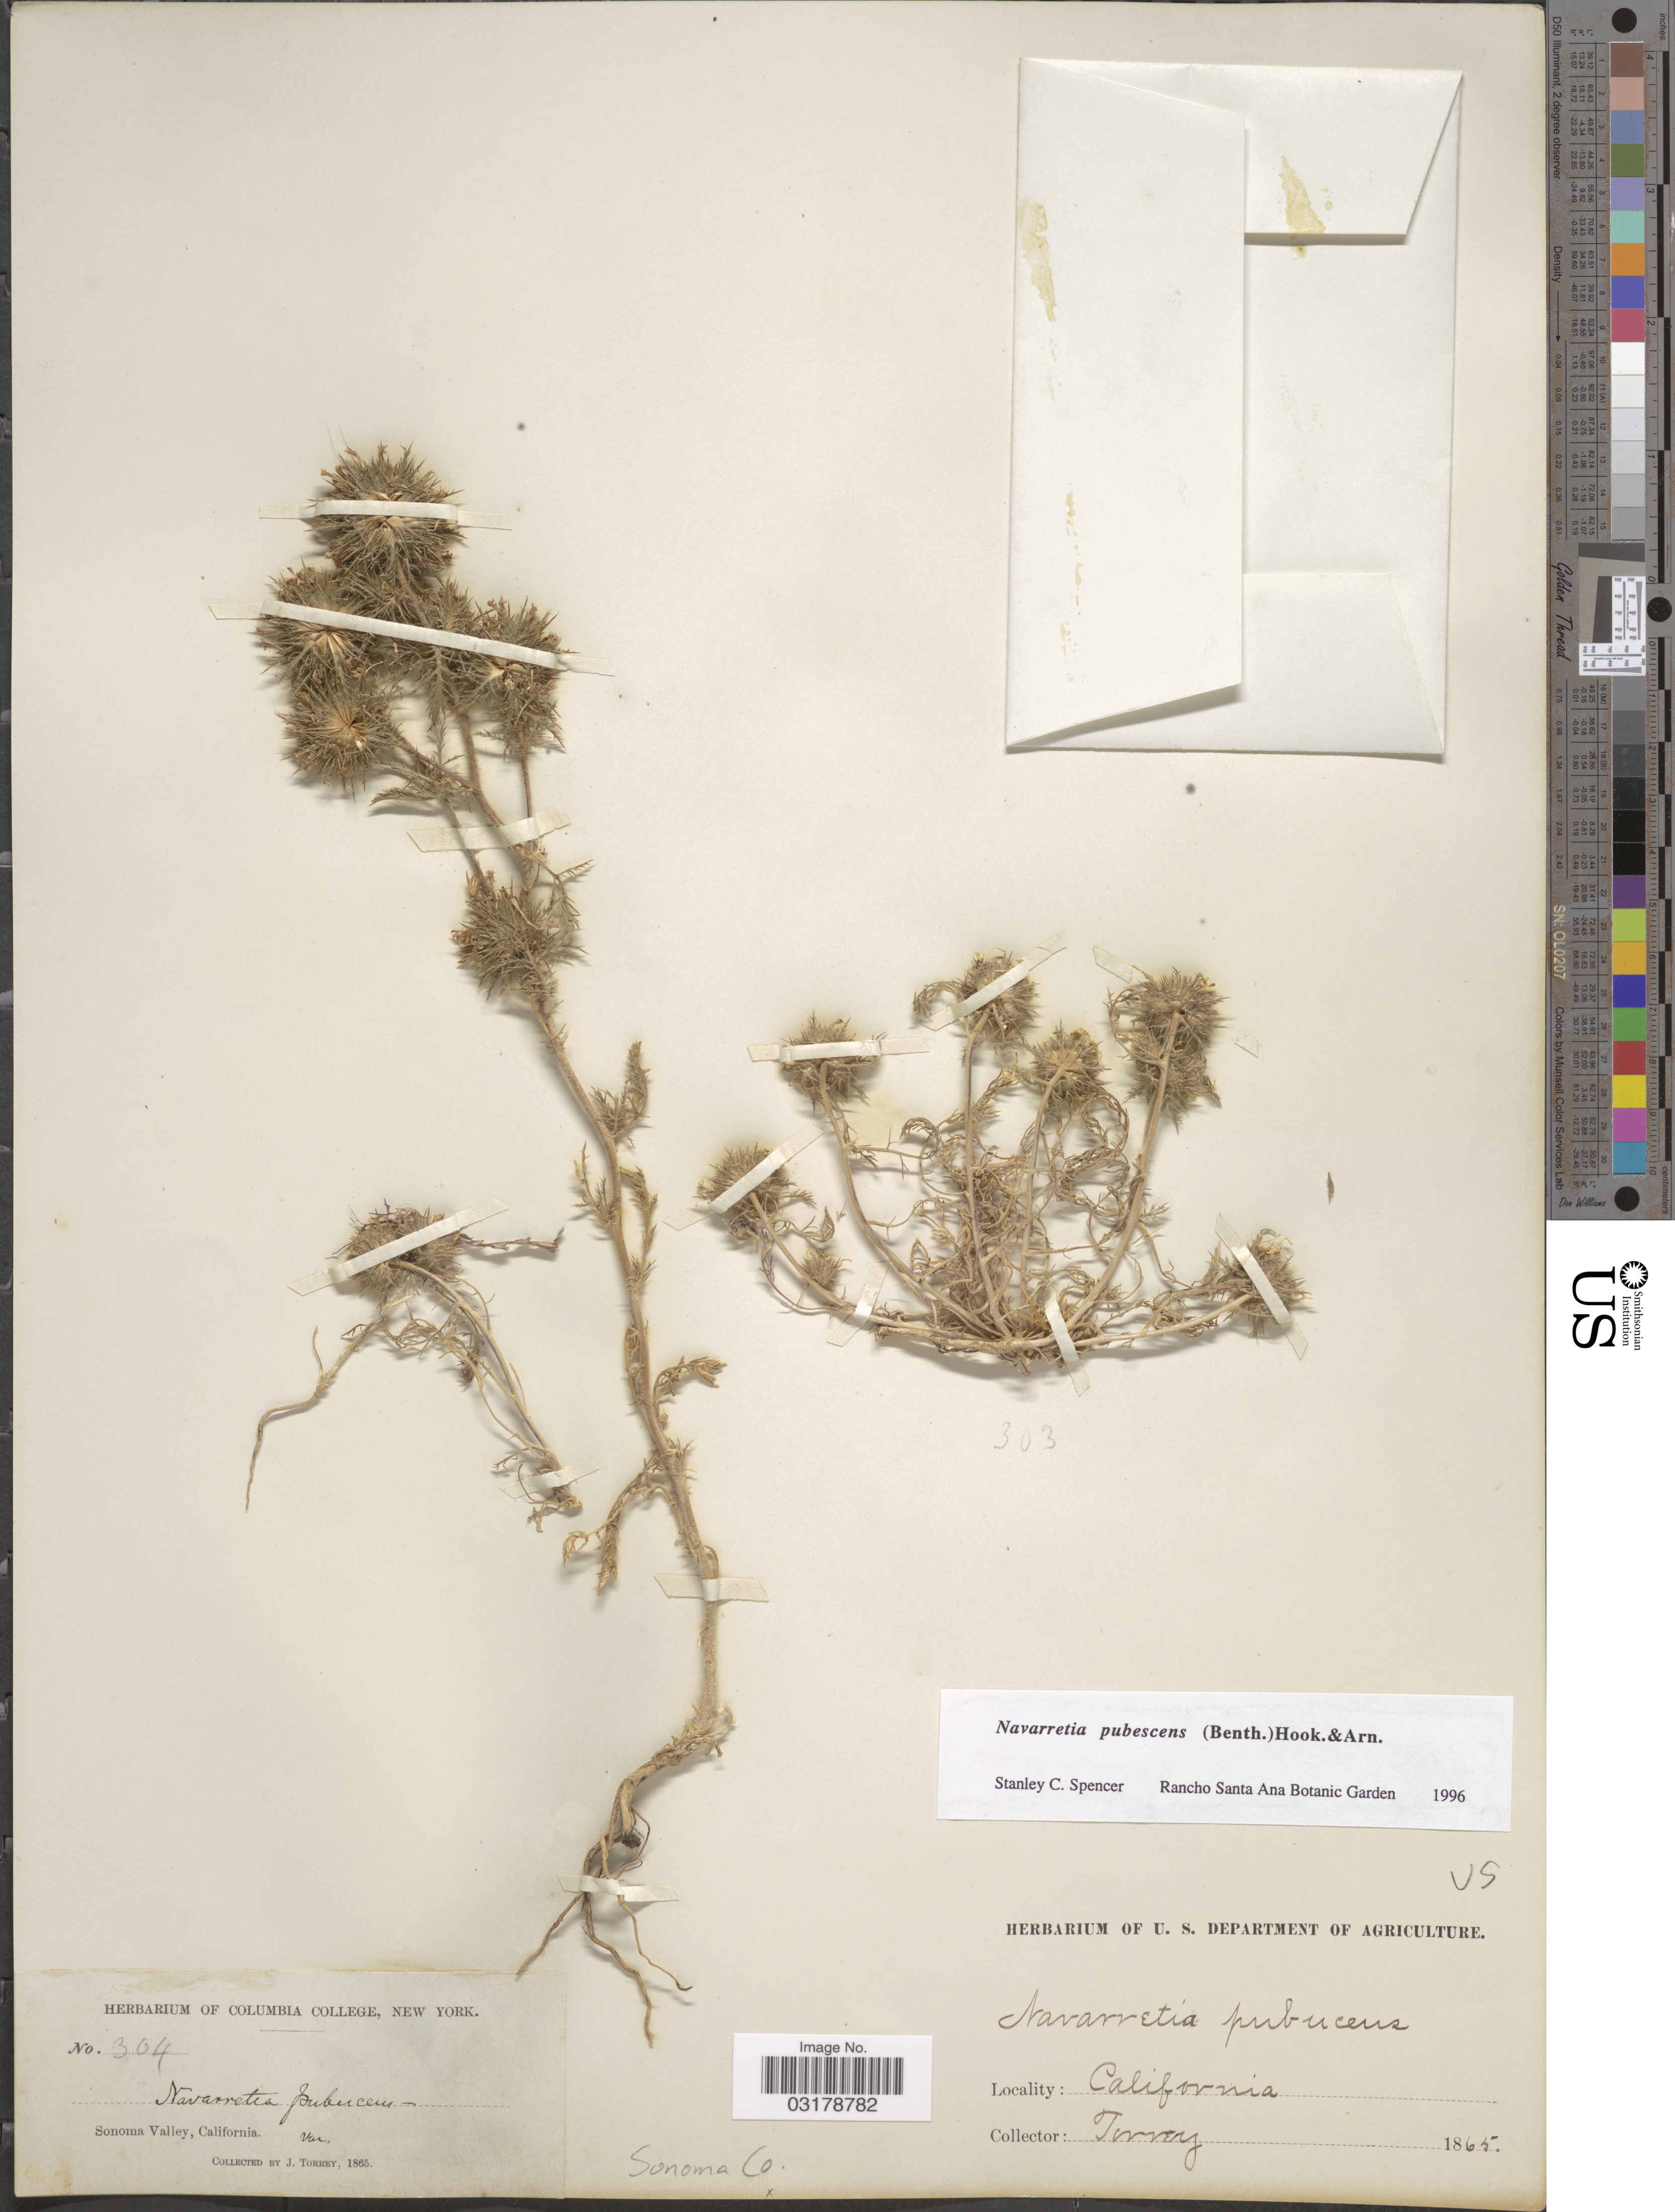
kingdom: Plantae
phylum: Tracheophyta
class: Magnoliopsida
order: Ericales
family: Polemoniaceae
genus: Navarretia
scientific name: Navarretia pubescens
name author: (Benth.) Hook. & Arn.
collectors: J. Torrey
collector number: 304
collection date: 1865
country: United States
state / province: California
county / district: Sonoma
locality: Sonoma Valley. Sonoma Co.